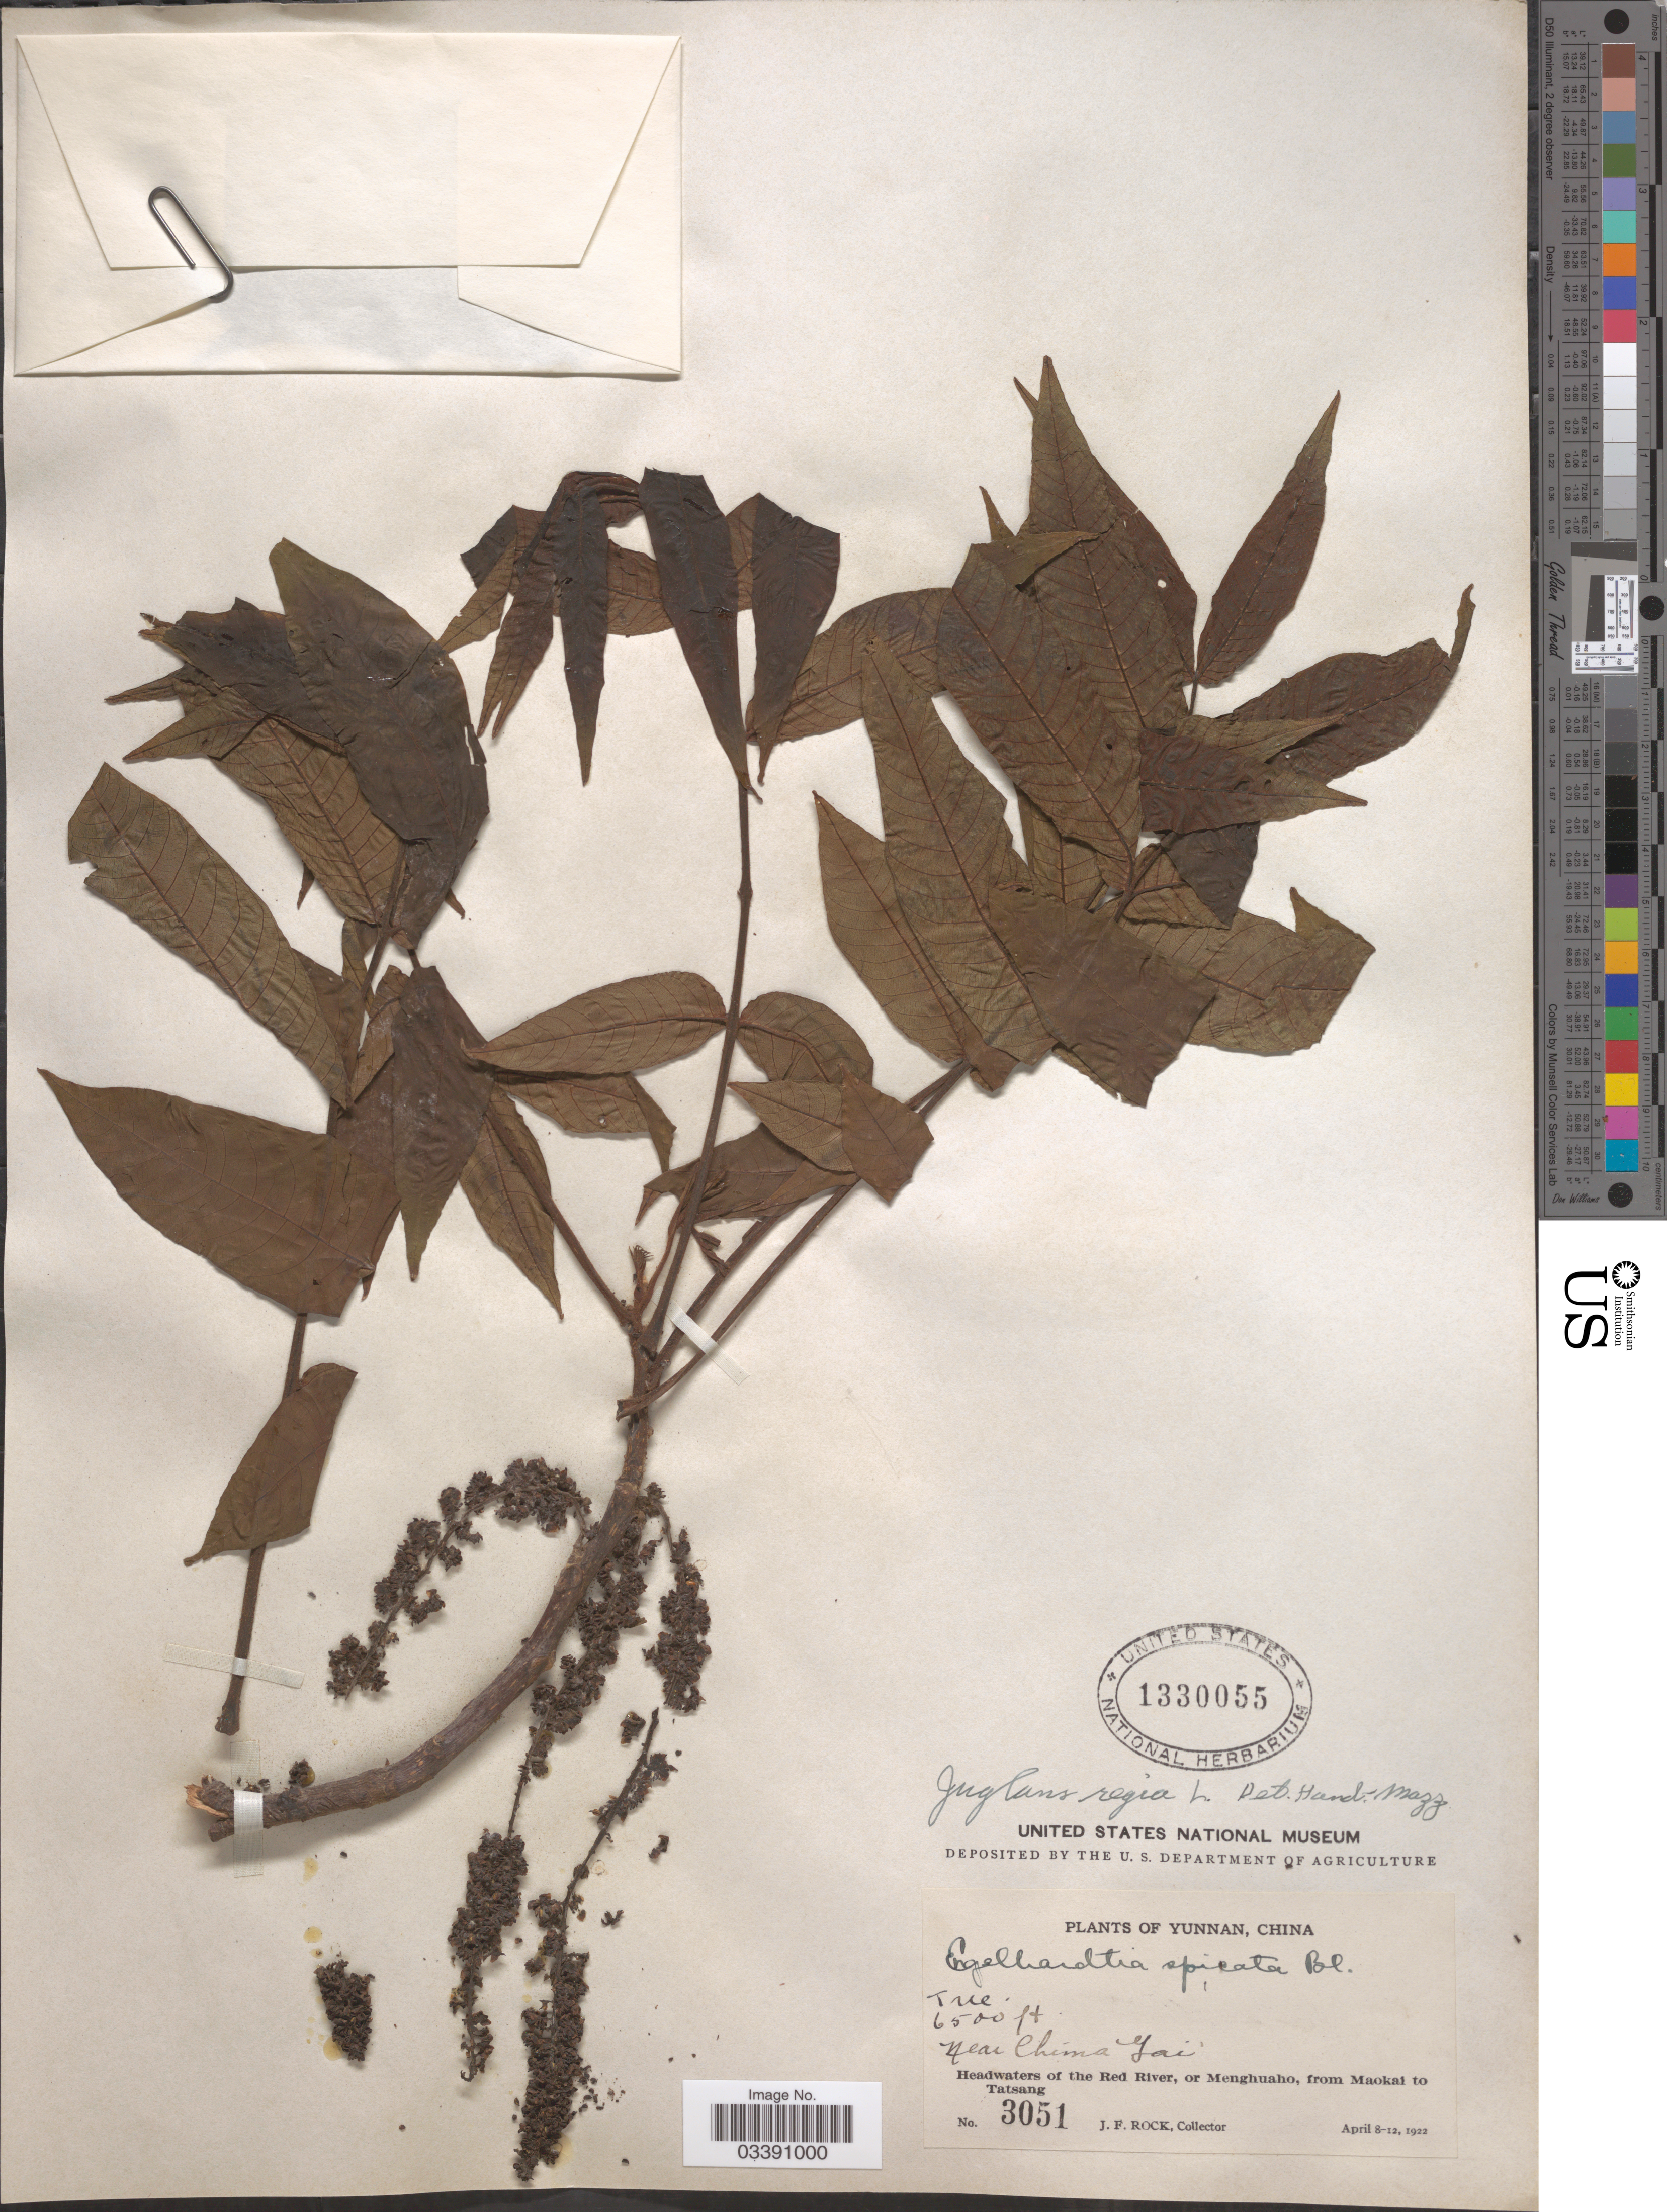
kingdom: Plantae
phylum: Tracheophyta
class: Magnoliopsida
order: Fagales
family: Juglandaceae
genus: Juglans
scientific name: Juglans regia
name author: L.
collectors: J. Rock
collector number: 3051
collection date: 1922-04-08/1922-04-12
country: China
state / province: Yunnan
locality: Near China Yai. Headwaters of the Red River, or Menghuaho, from Maokai to Tatsang.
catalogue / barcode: US 1330055